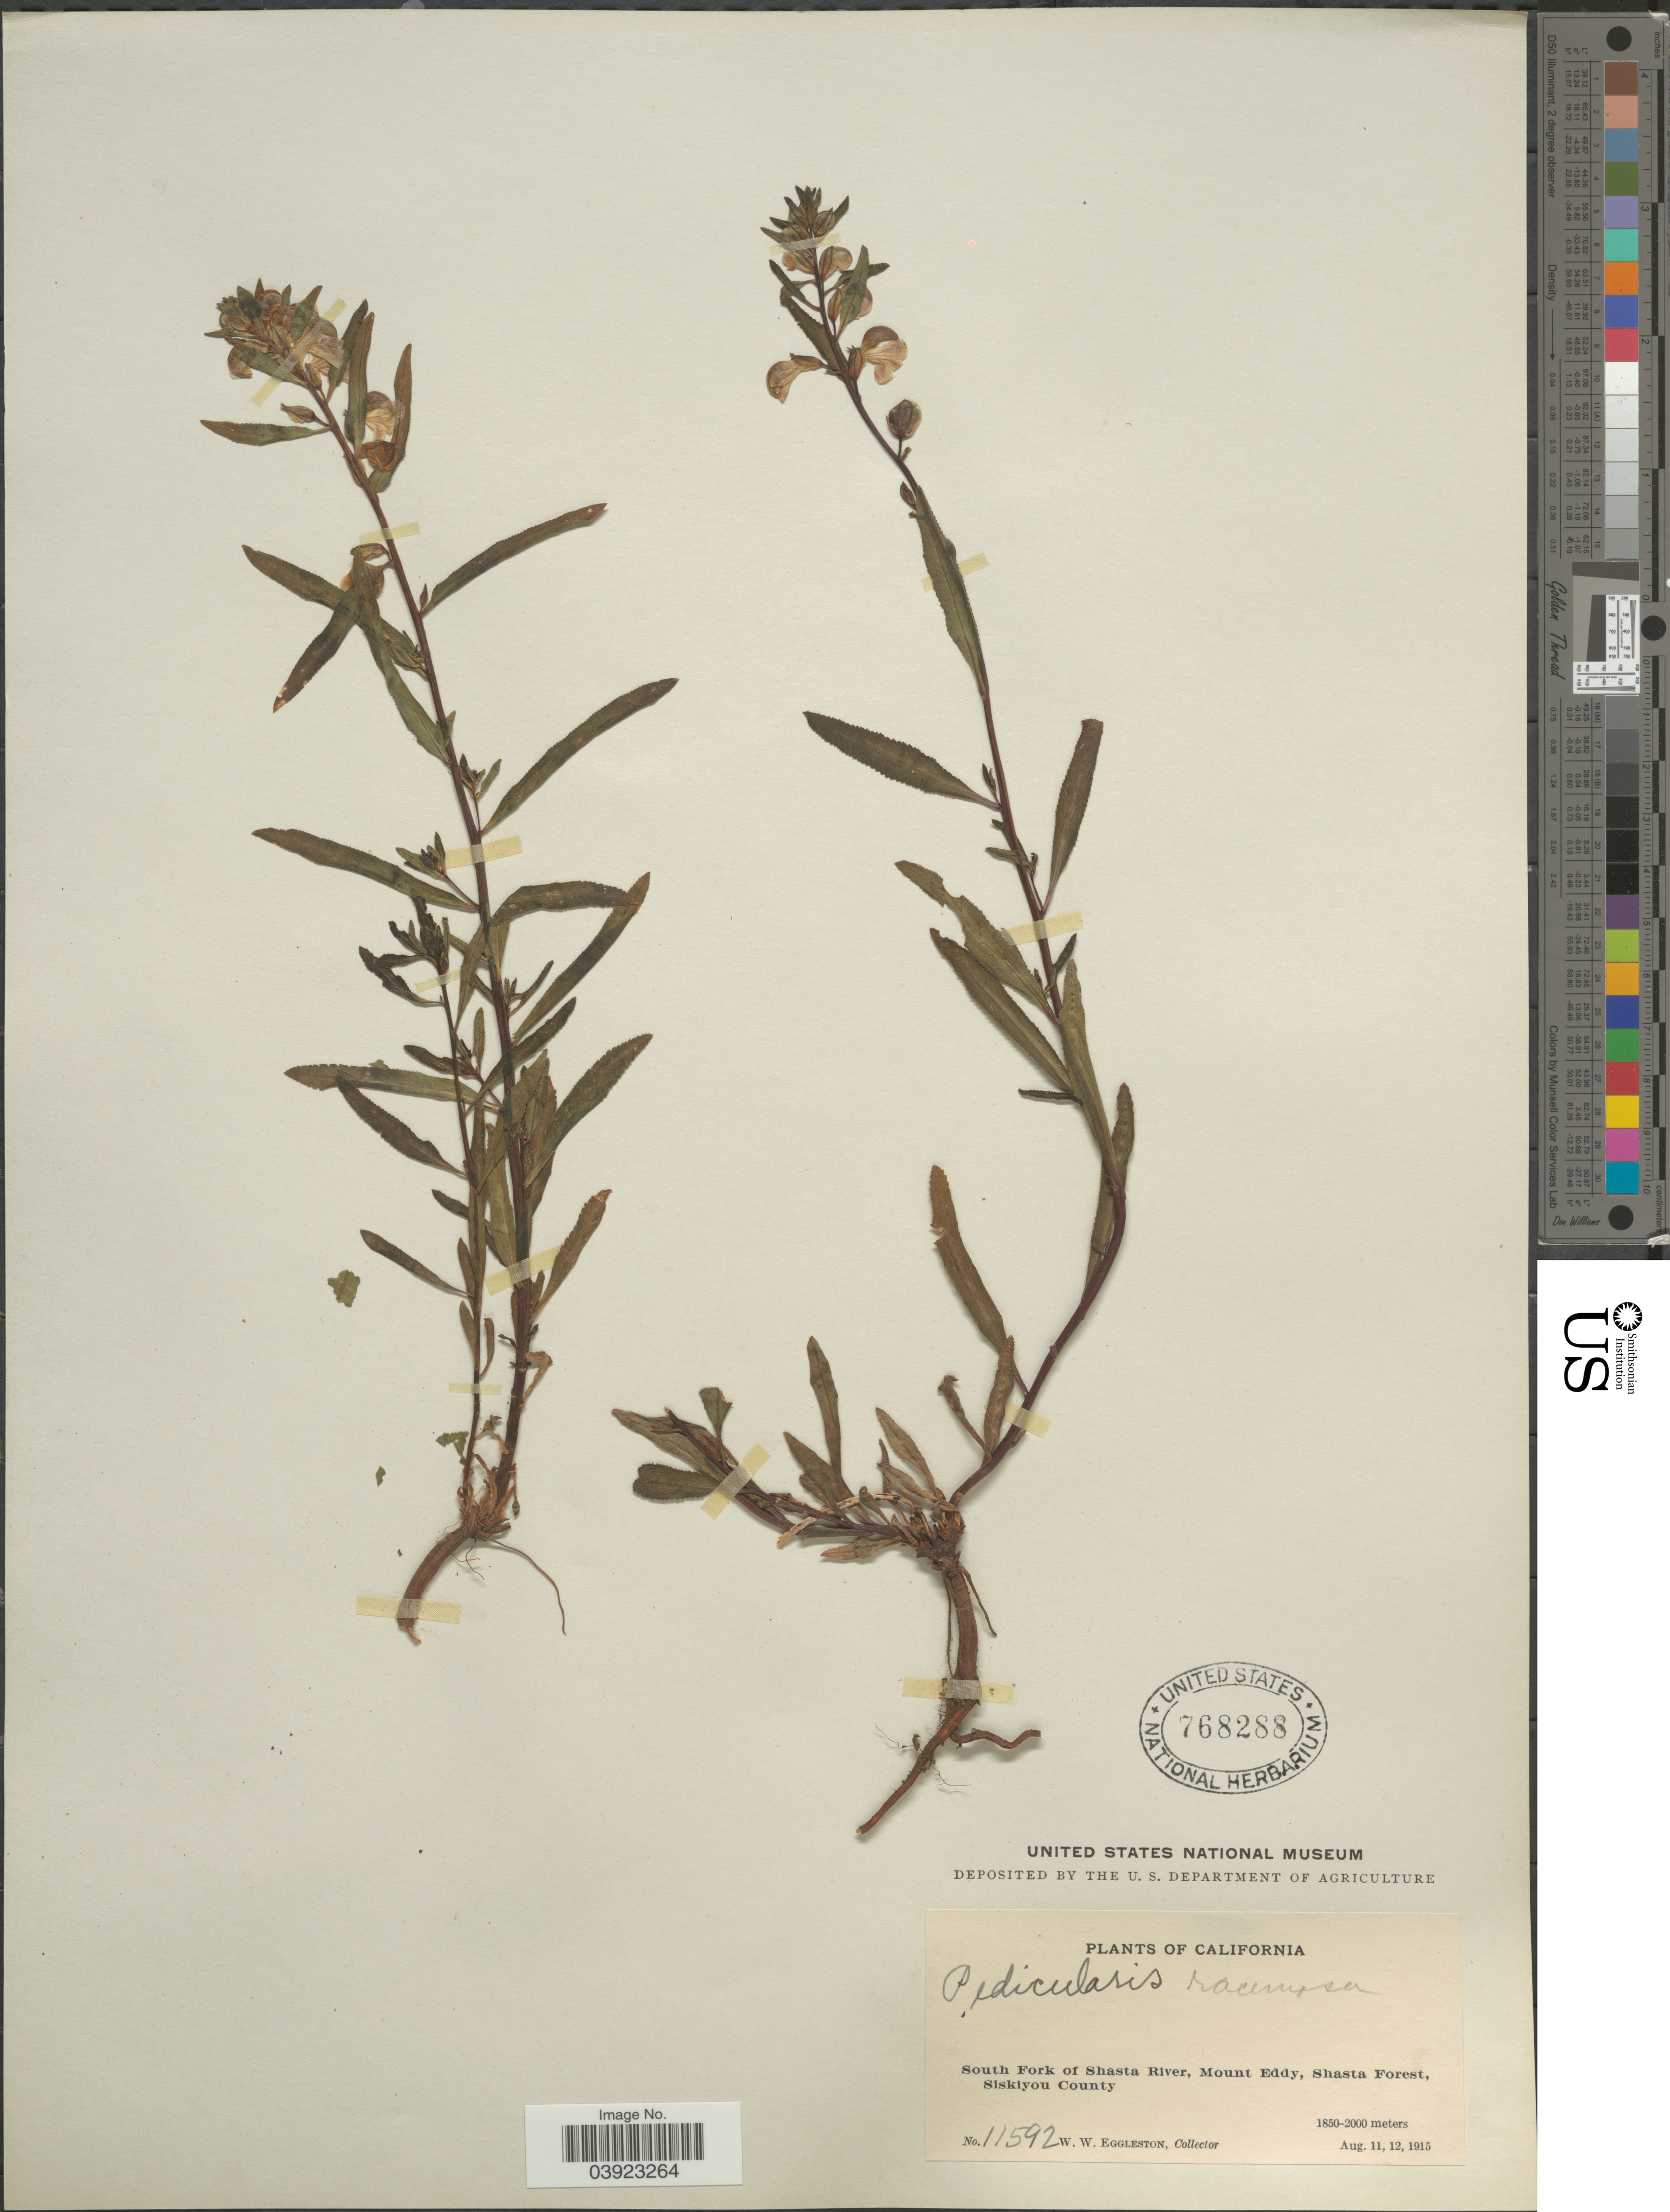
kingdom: Plantae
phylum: Tracheophyta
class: Magnoliopsida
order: Lamiales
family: Orobanchaceae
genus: Pedicularis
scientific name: Pedicularis racemosa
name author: Douglas ex Benth.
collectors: W. W. Eggleston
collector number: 11592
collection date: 1915-08-11/1915-08-12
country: United States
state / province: California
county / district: Siskiyou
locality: South Fork of Shasta River, Mount Eddy, Shasta Forest, Siskiyou County.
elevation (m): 1850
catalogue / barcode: US 768288